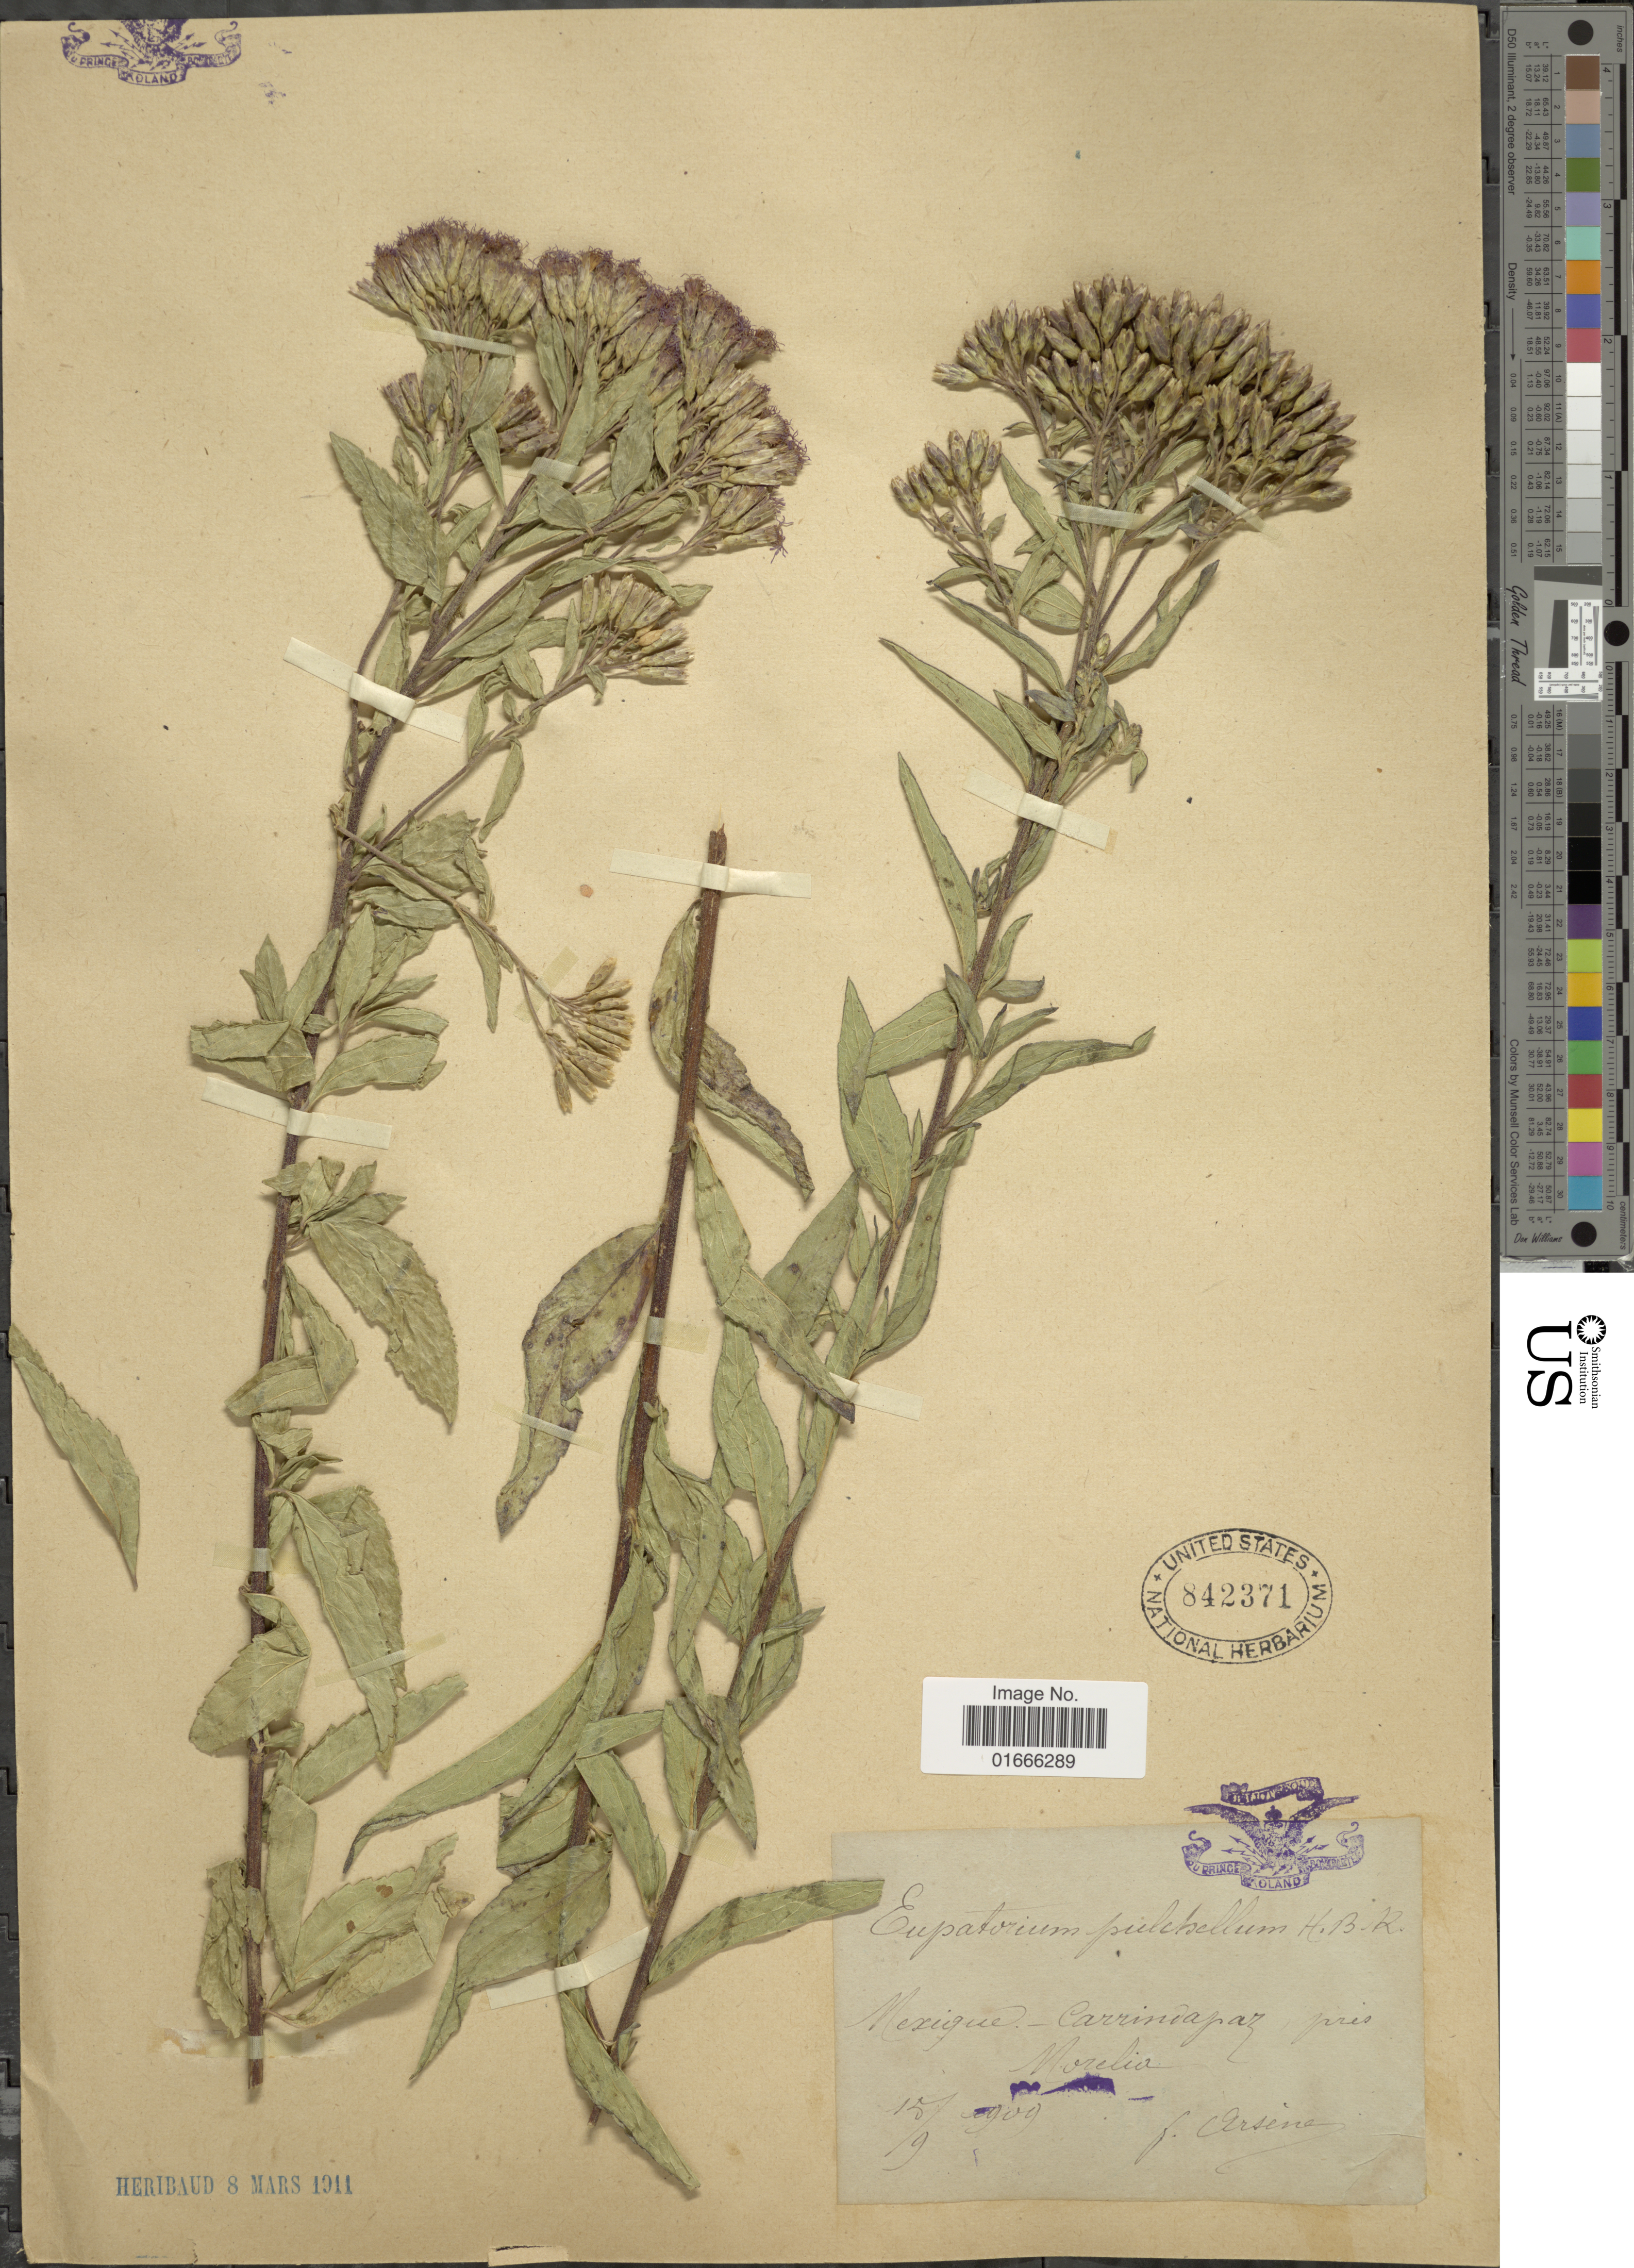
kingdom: Plantae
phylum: Tracheophyta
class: Magnoliopsida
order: Asterales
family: Asteraceae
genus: Chromolaena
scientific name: Chromolaena pulchella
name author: (Kunth) R.M. King & H. Rob.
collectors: Bro. G. Arsène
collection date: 1909-09-15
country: Mexico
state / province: Michoacán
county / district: Morelia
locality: Carrindapaz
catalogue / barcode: US 842371